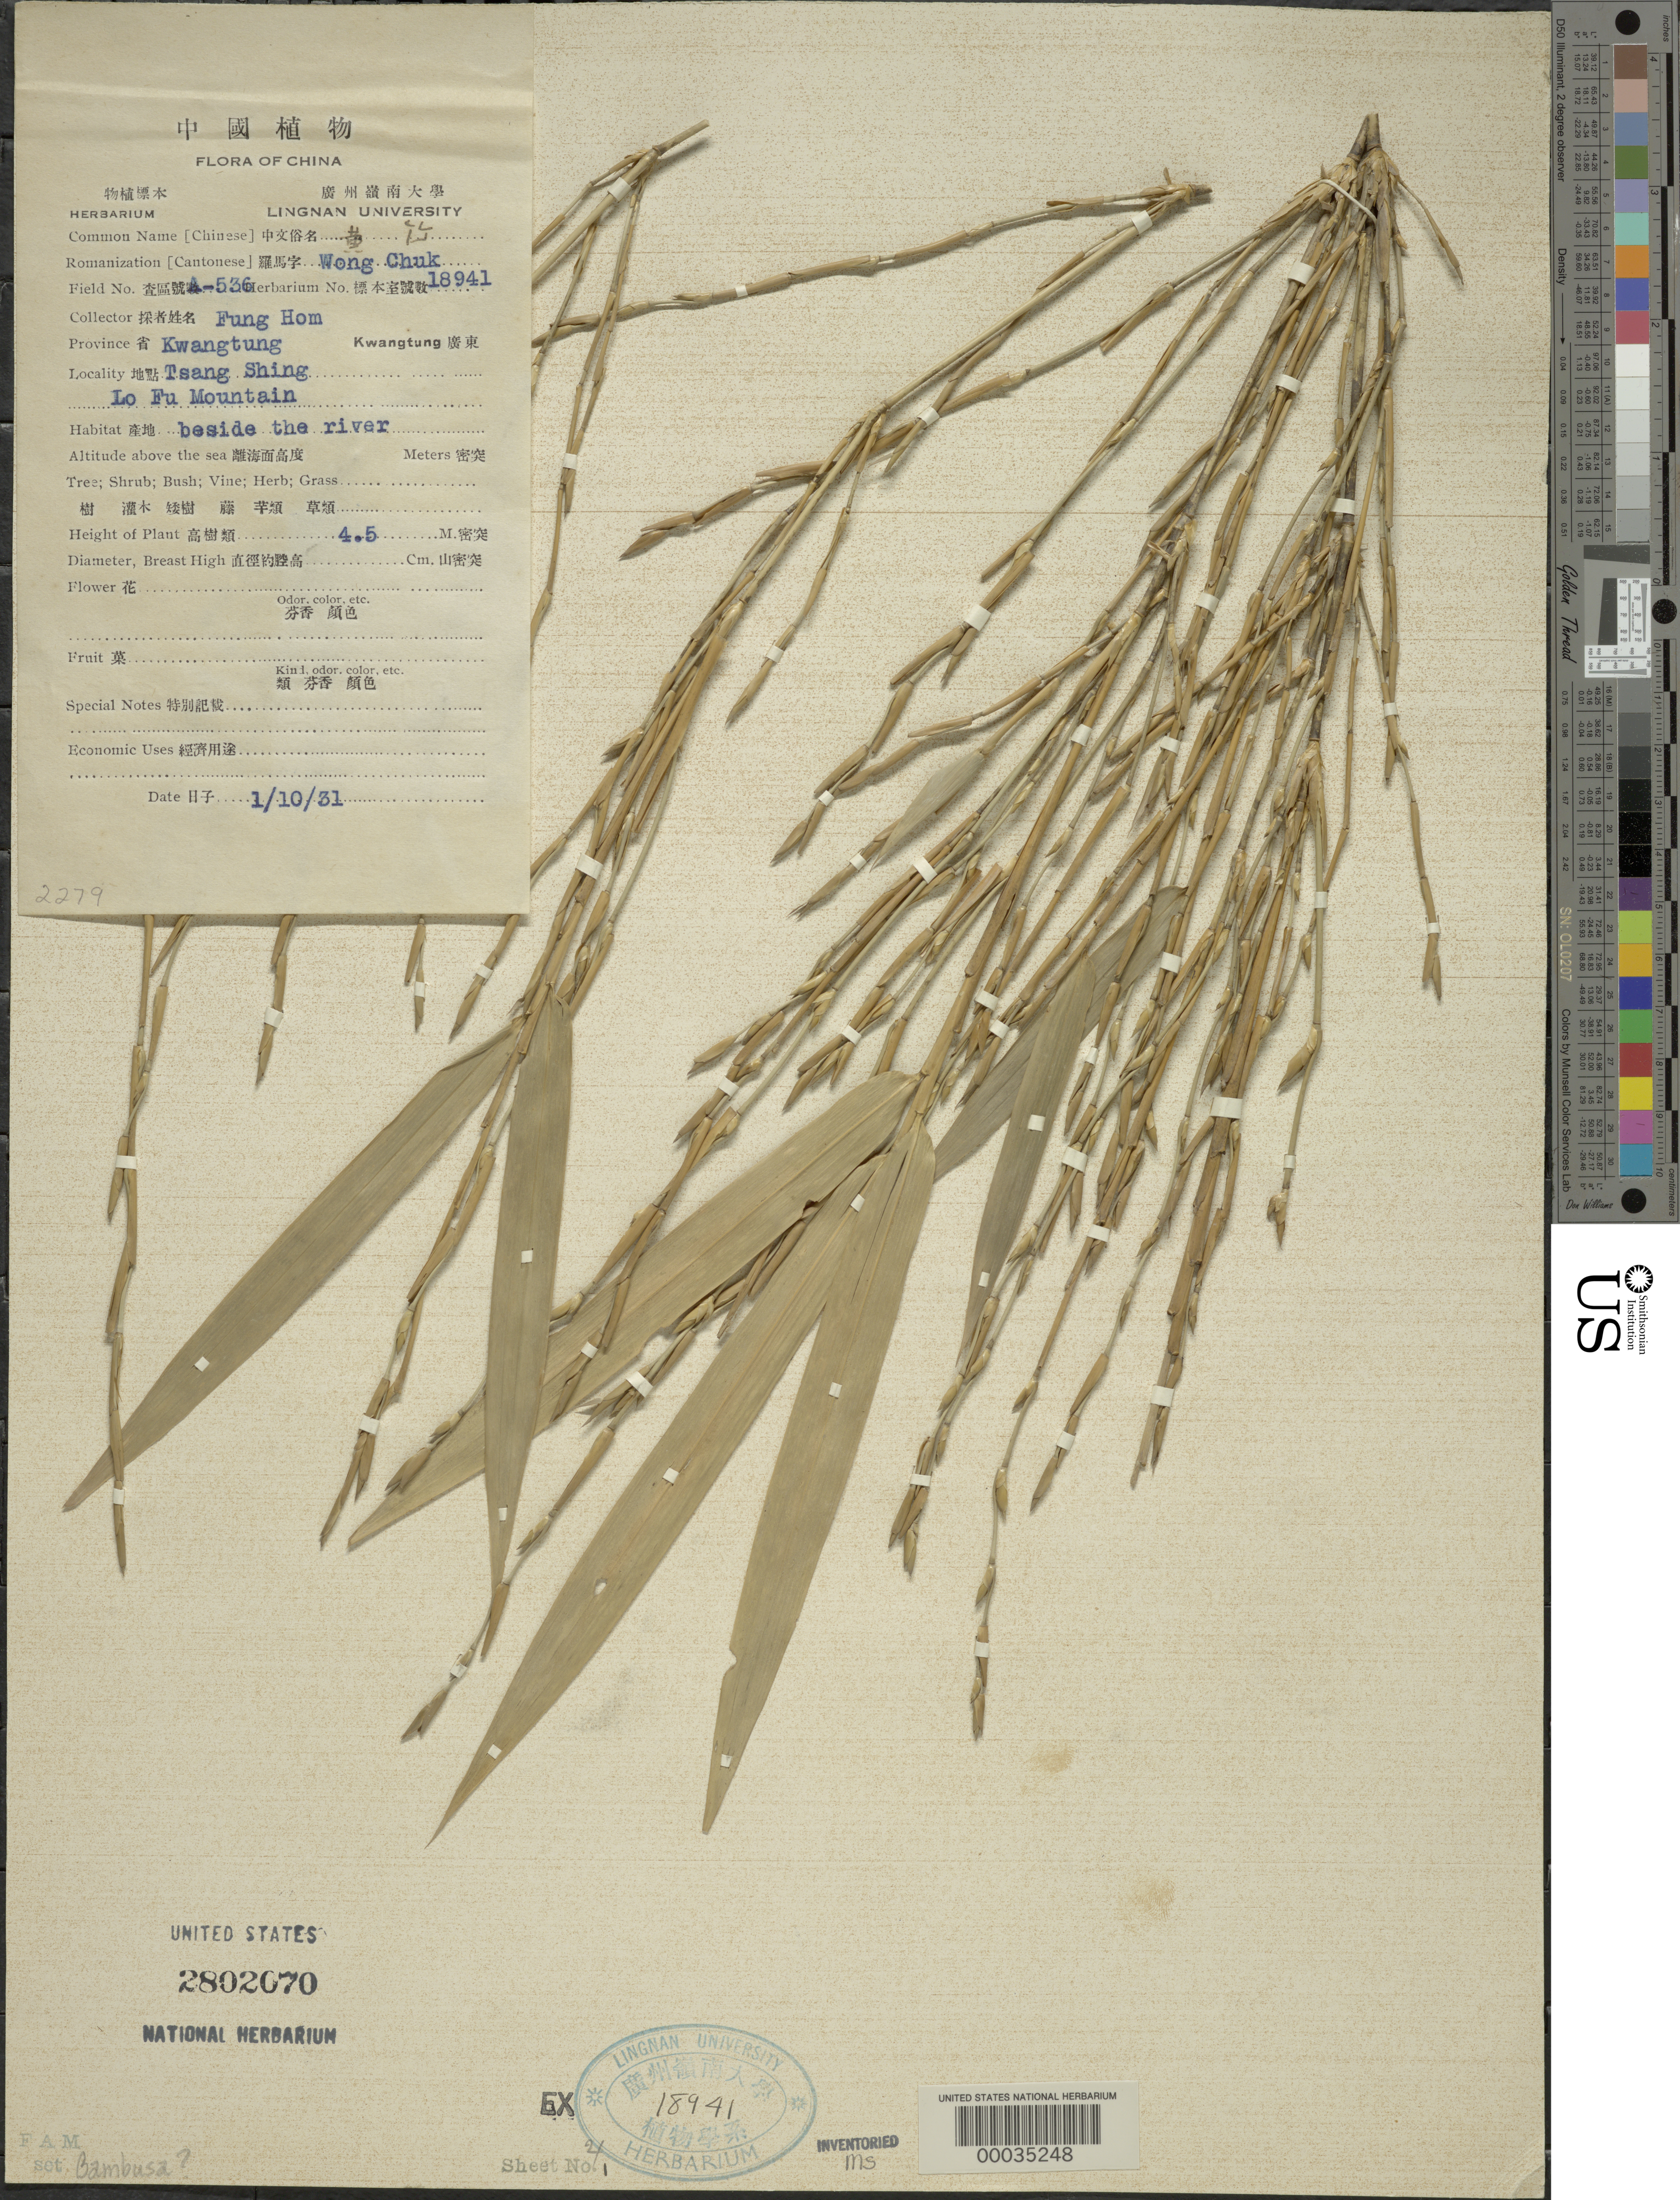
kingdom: Plantae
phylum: Tracheophyta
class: Liliopsida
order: Poales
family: Poaceae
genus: Bambusa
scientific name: Bambusa sp.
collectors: H. L. Fung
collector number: A-536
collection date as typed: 10 Jan 1931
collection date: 1931-01-10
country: China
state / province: Guangdong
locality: Tsang shing, lo fu mountain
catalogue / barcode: US 2802070